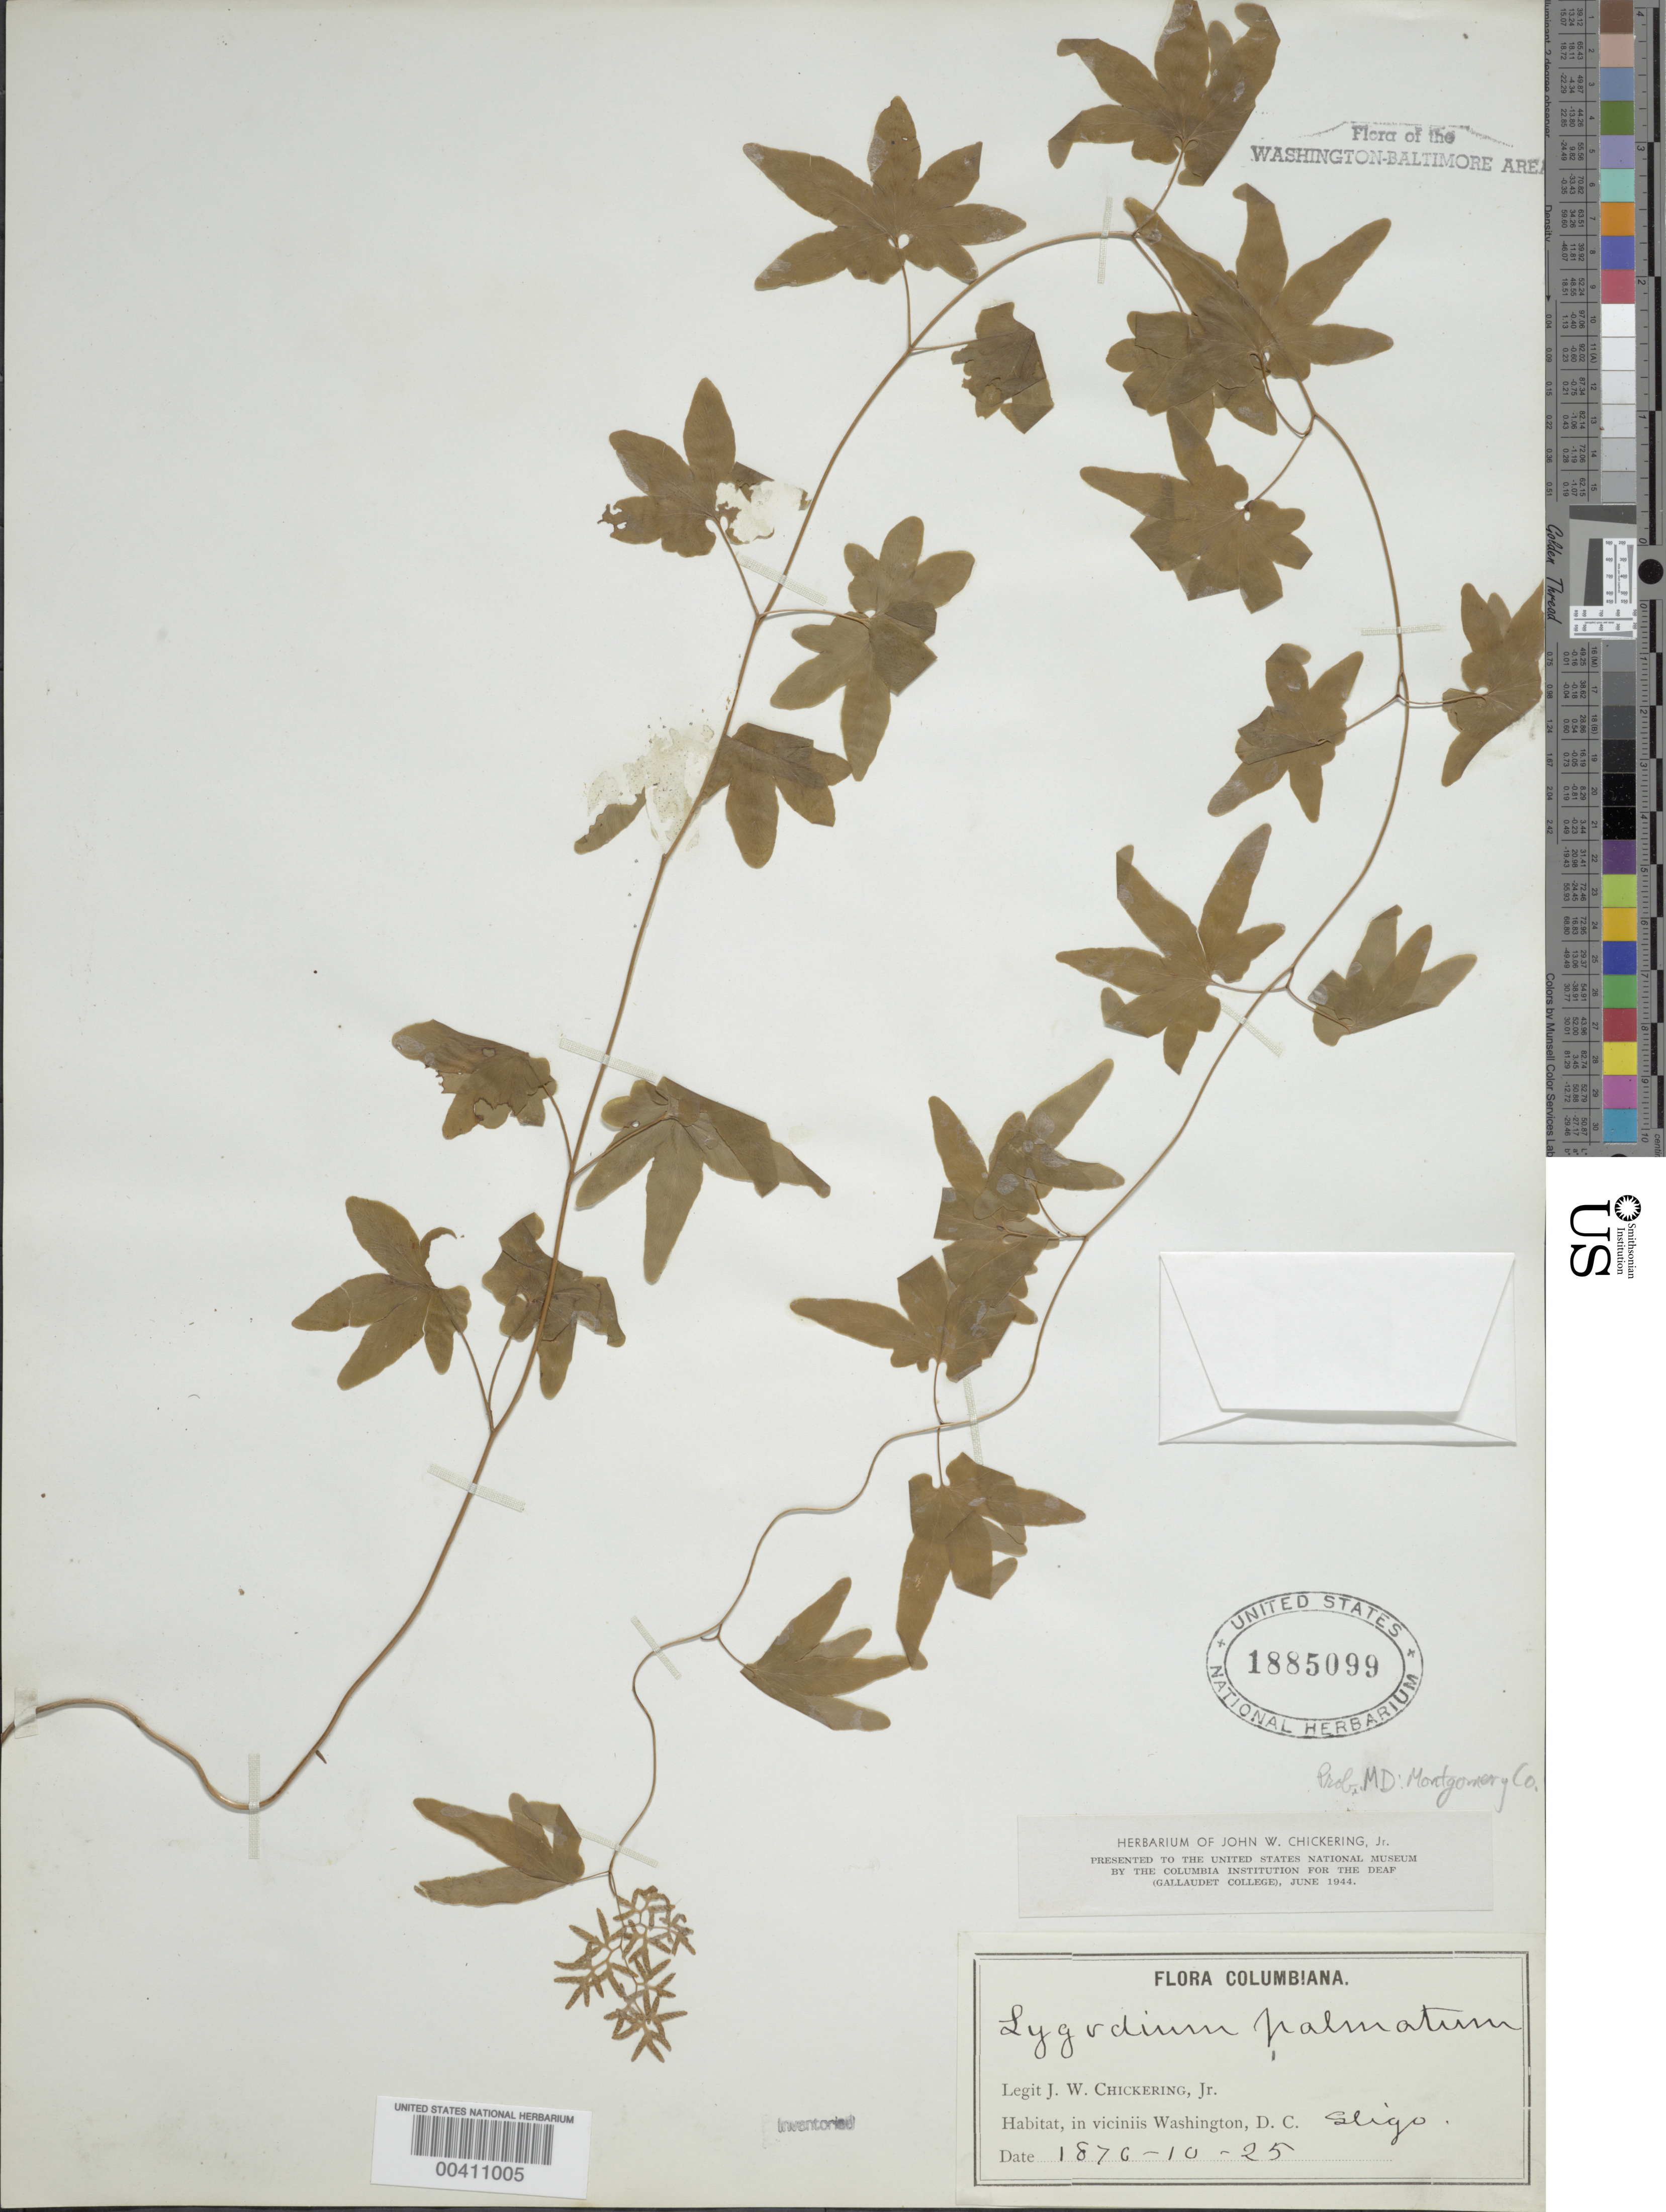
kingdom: Plantae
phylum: Tracheophyta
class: Polypodiopsida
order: Schizaeales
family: Lygodiaceae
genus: Lygodium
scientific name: Lygodium palmatum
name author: (Bernh.) Sw.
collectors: J. W. Chickering Jr.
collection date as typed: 25 Oct 1876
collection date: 1876-10-25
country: United States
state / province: Maryland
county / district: Prince George's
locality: Sligo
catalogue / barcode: US 1885099